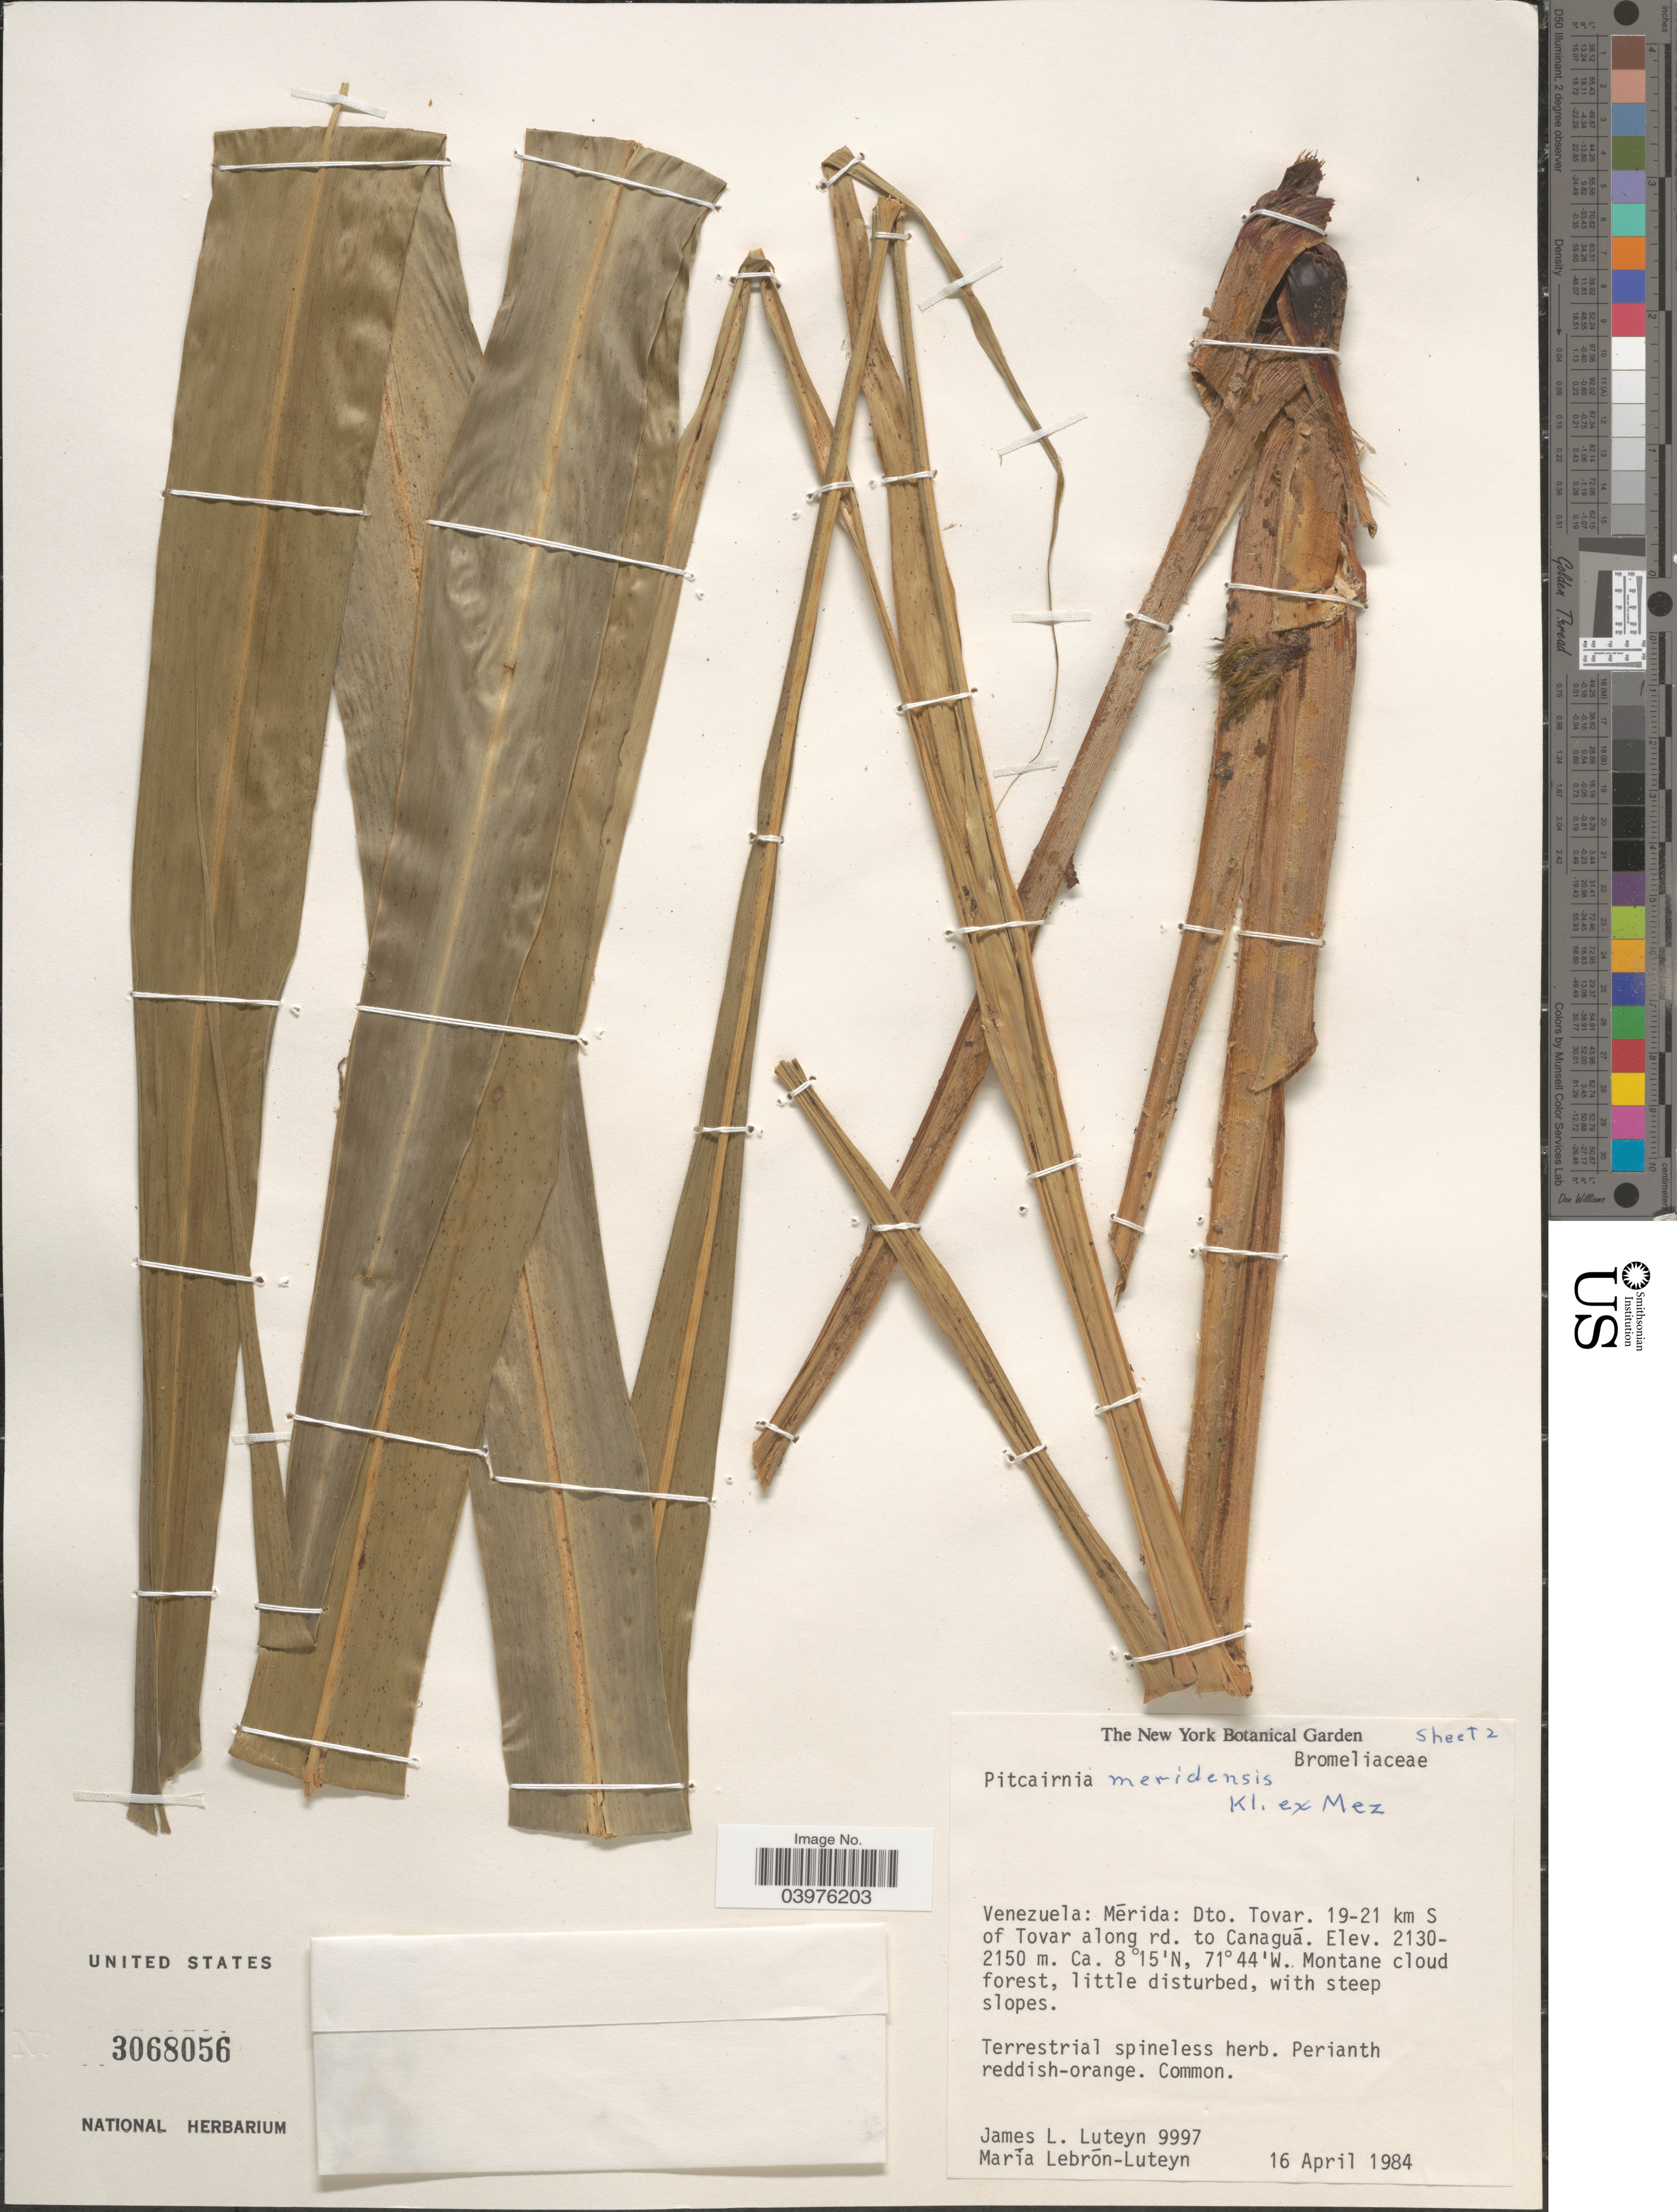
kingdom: Plantae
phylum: Tracheophyta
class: Liliopsida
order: Poales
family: Bromeliaceae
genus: Pitcairnia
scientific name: Pitcairnia meridensis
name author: (Klotzsch & Mez) Mez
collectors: J. L. Luteyn & M. L. Lebrón-Luteyn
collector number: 9997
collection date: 1984-04-16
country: Venezuela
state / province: Merida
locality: Dto. Tovar. 19-21 km S of Tovar along rd. to Canaguá. Montane cloud forest, little disturbed, with steep slopes.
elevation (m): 2130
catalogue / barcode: US 3068056